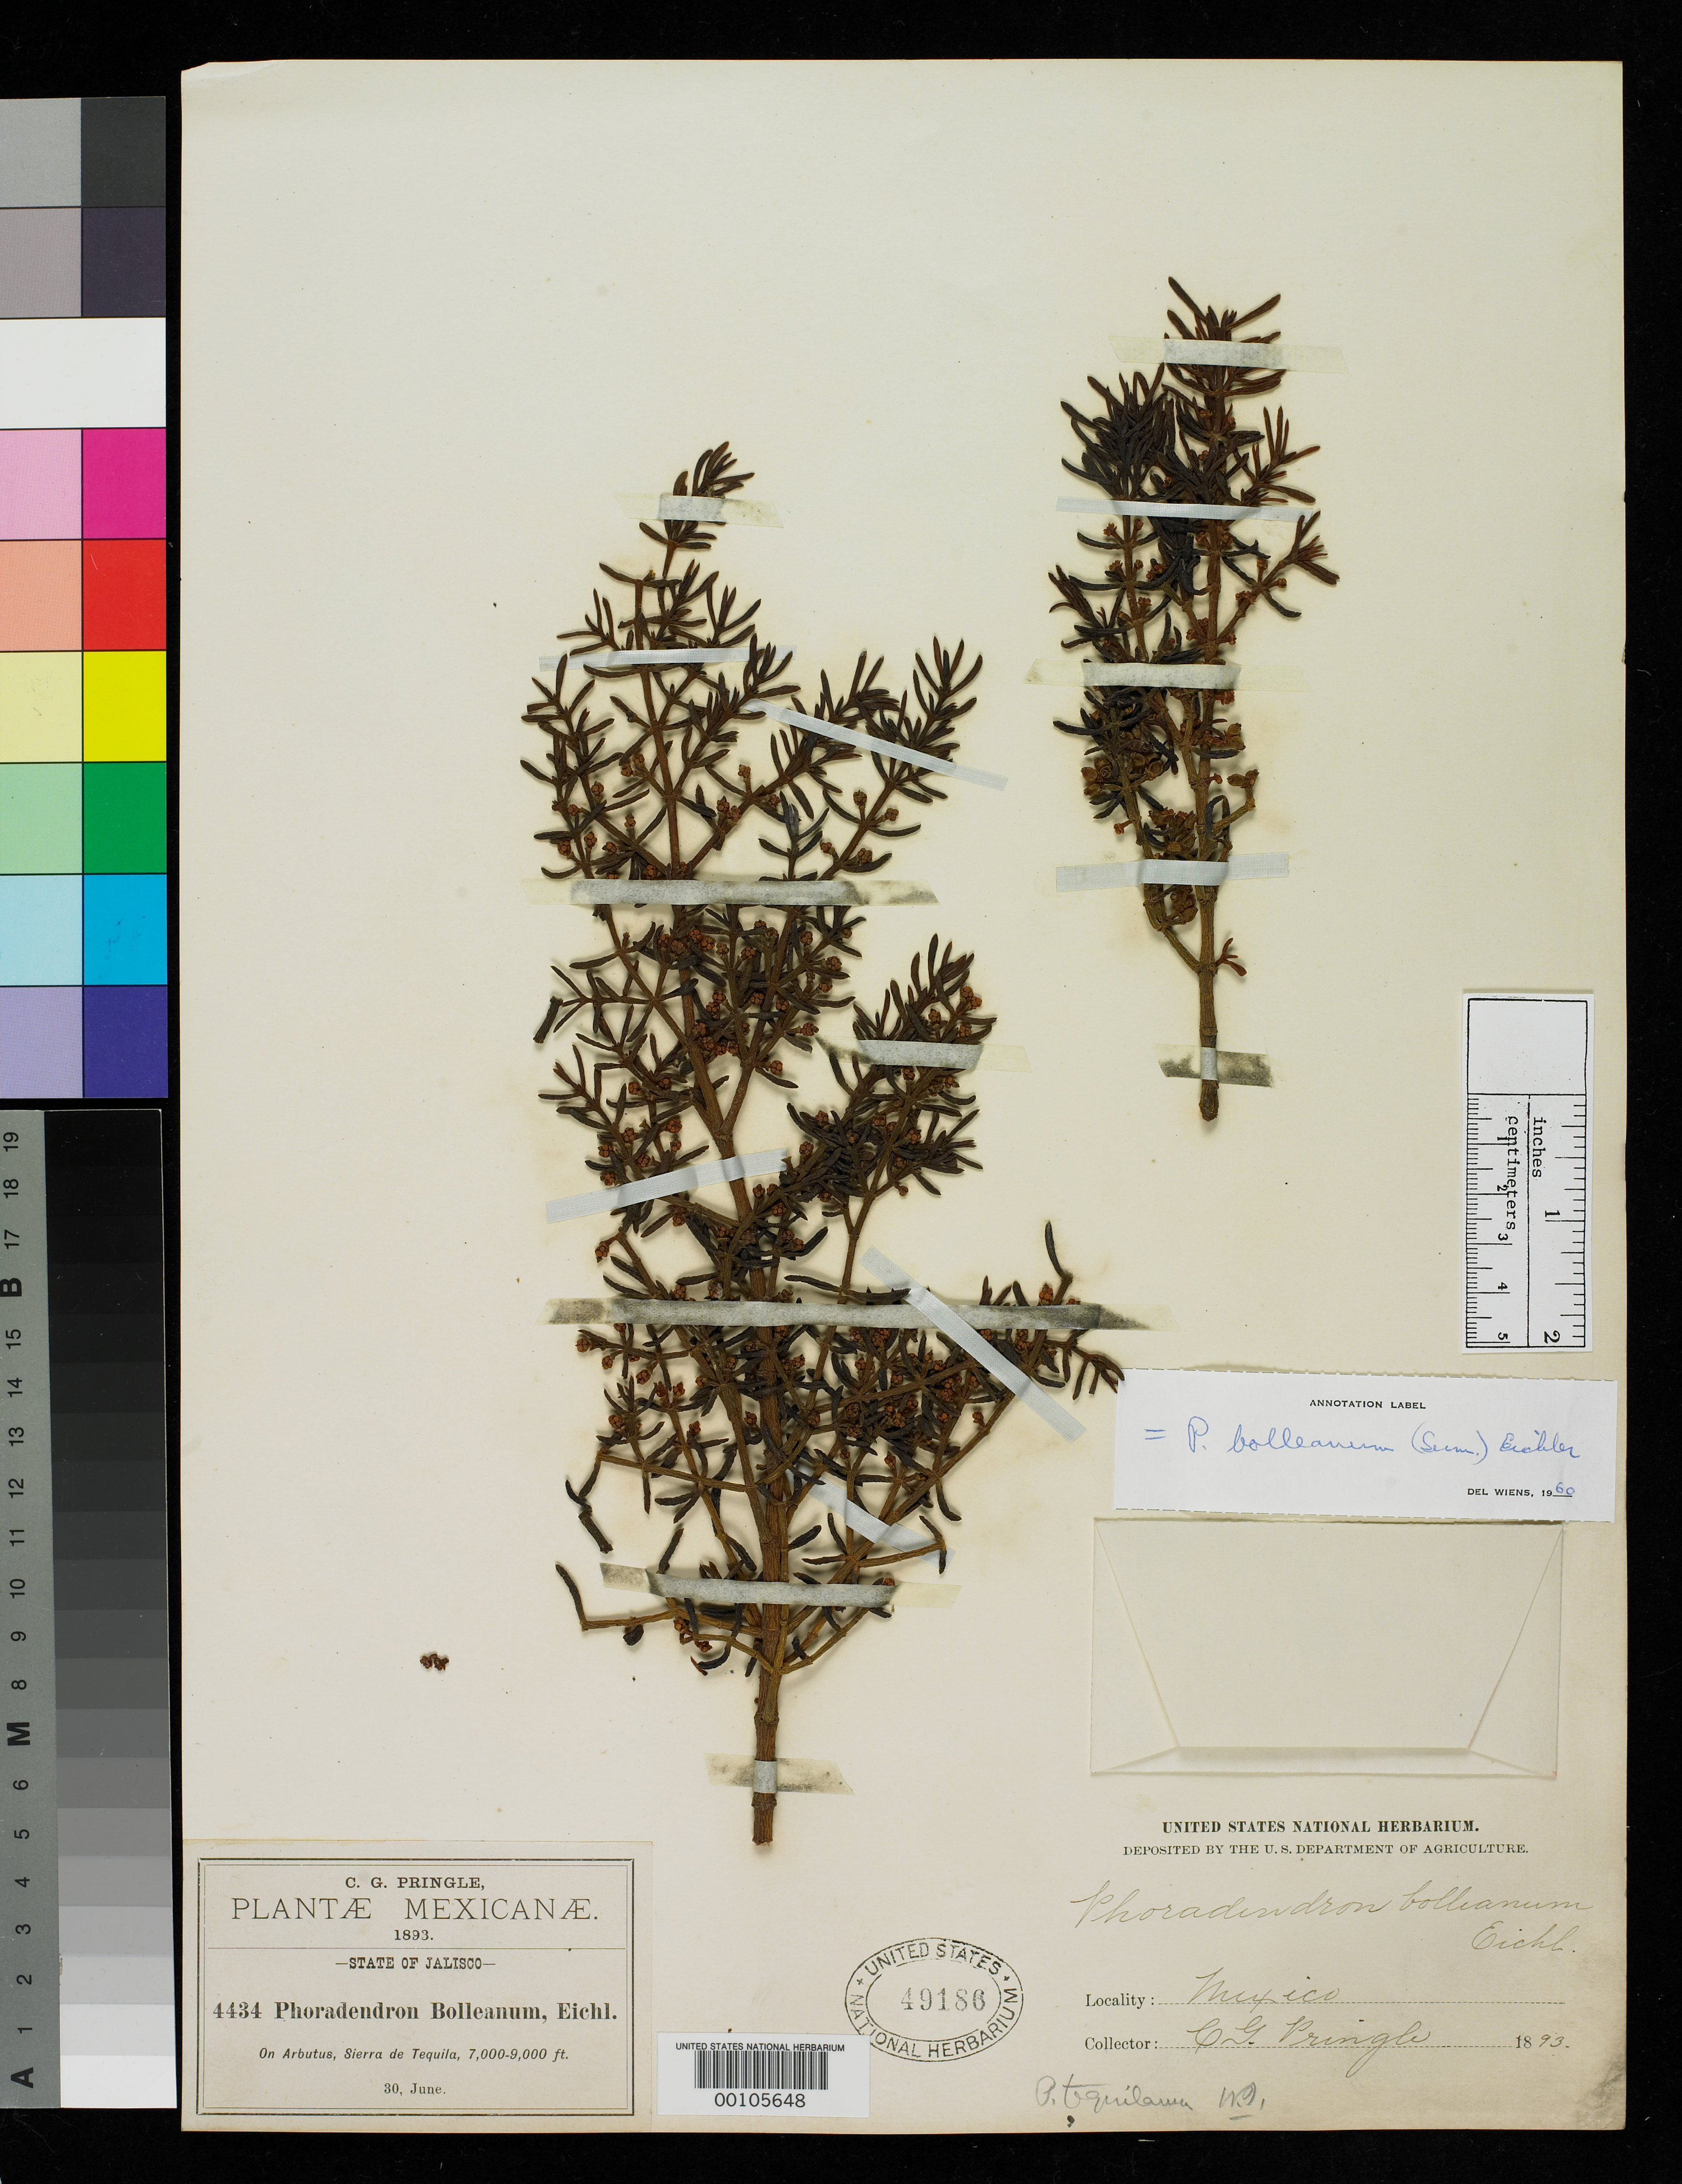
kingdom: Plantae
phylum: Tracheophyta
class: Magnoliopsida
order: Santalales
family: Viscaceae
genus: Phoradendron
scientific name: Phoradendron tequilense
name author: Trel.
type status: Isotype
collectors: C. G. Pringle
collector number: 4434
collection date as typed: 30 Jun 1893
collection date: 1893-06-30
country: Mexico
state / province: Jalisco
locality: Sierra de Tequila.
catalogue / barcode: US 49186